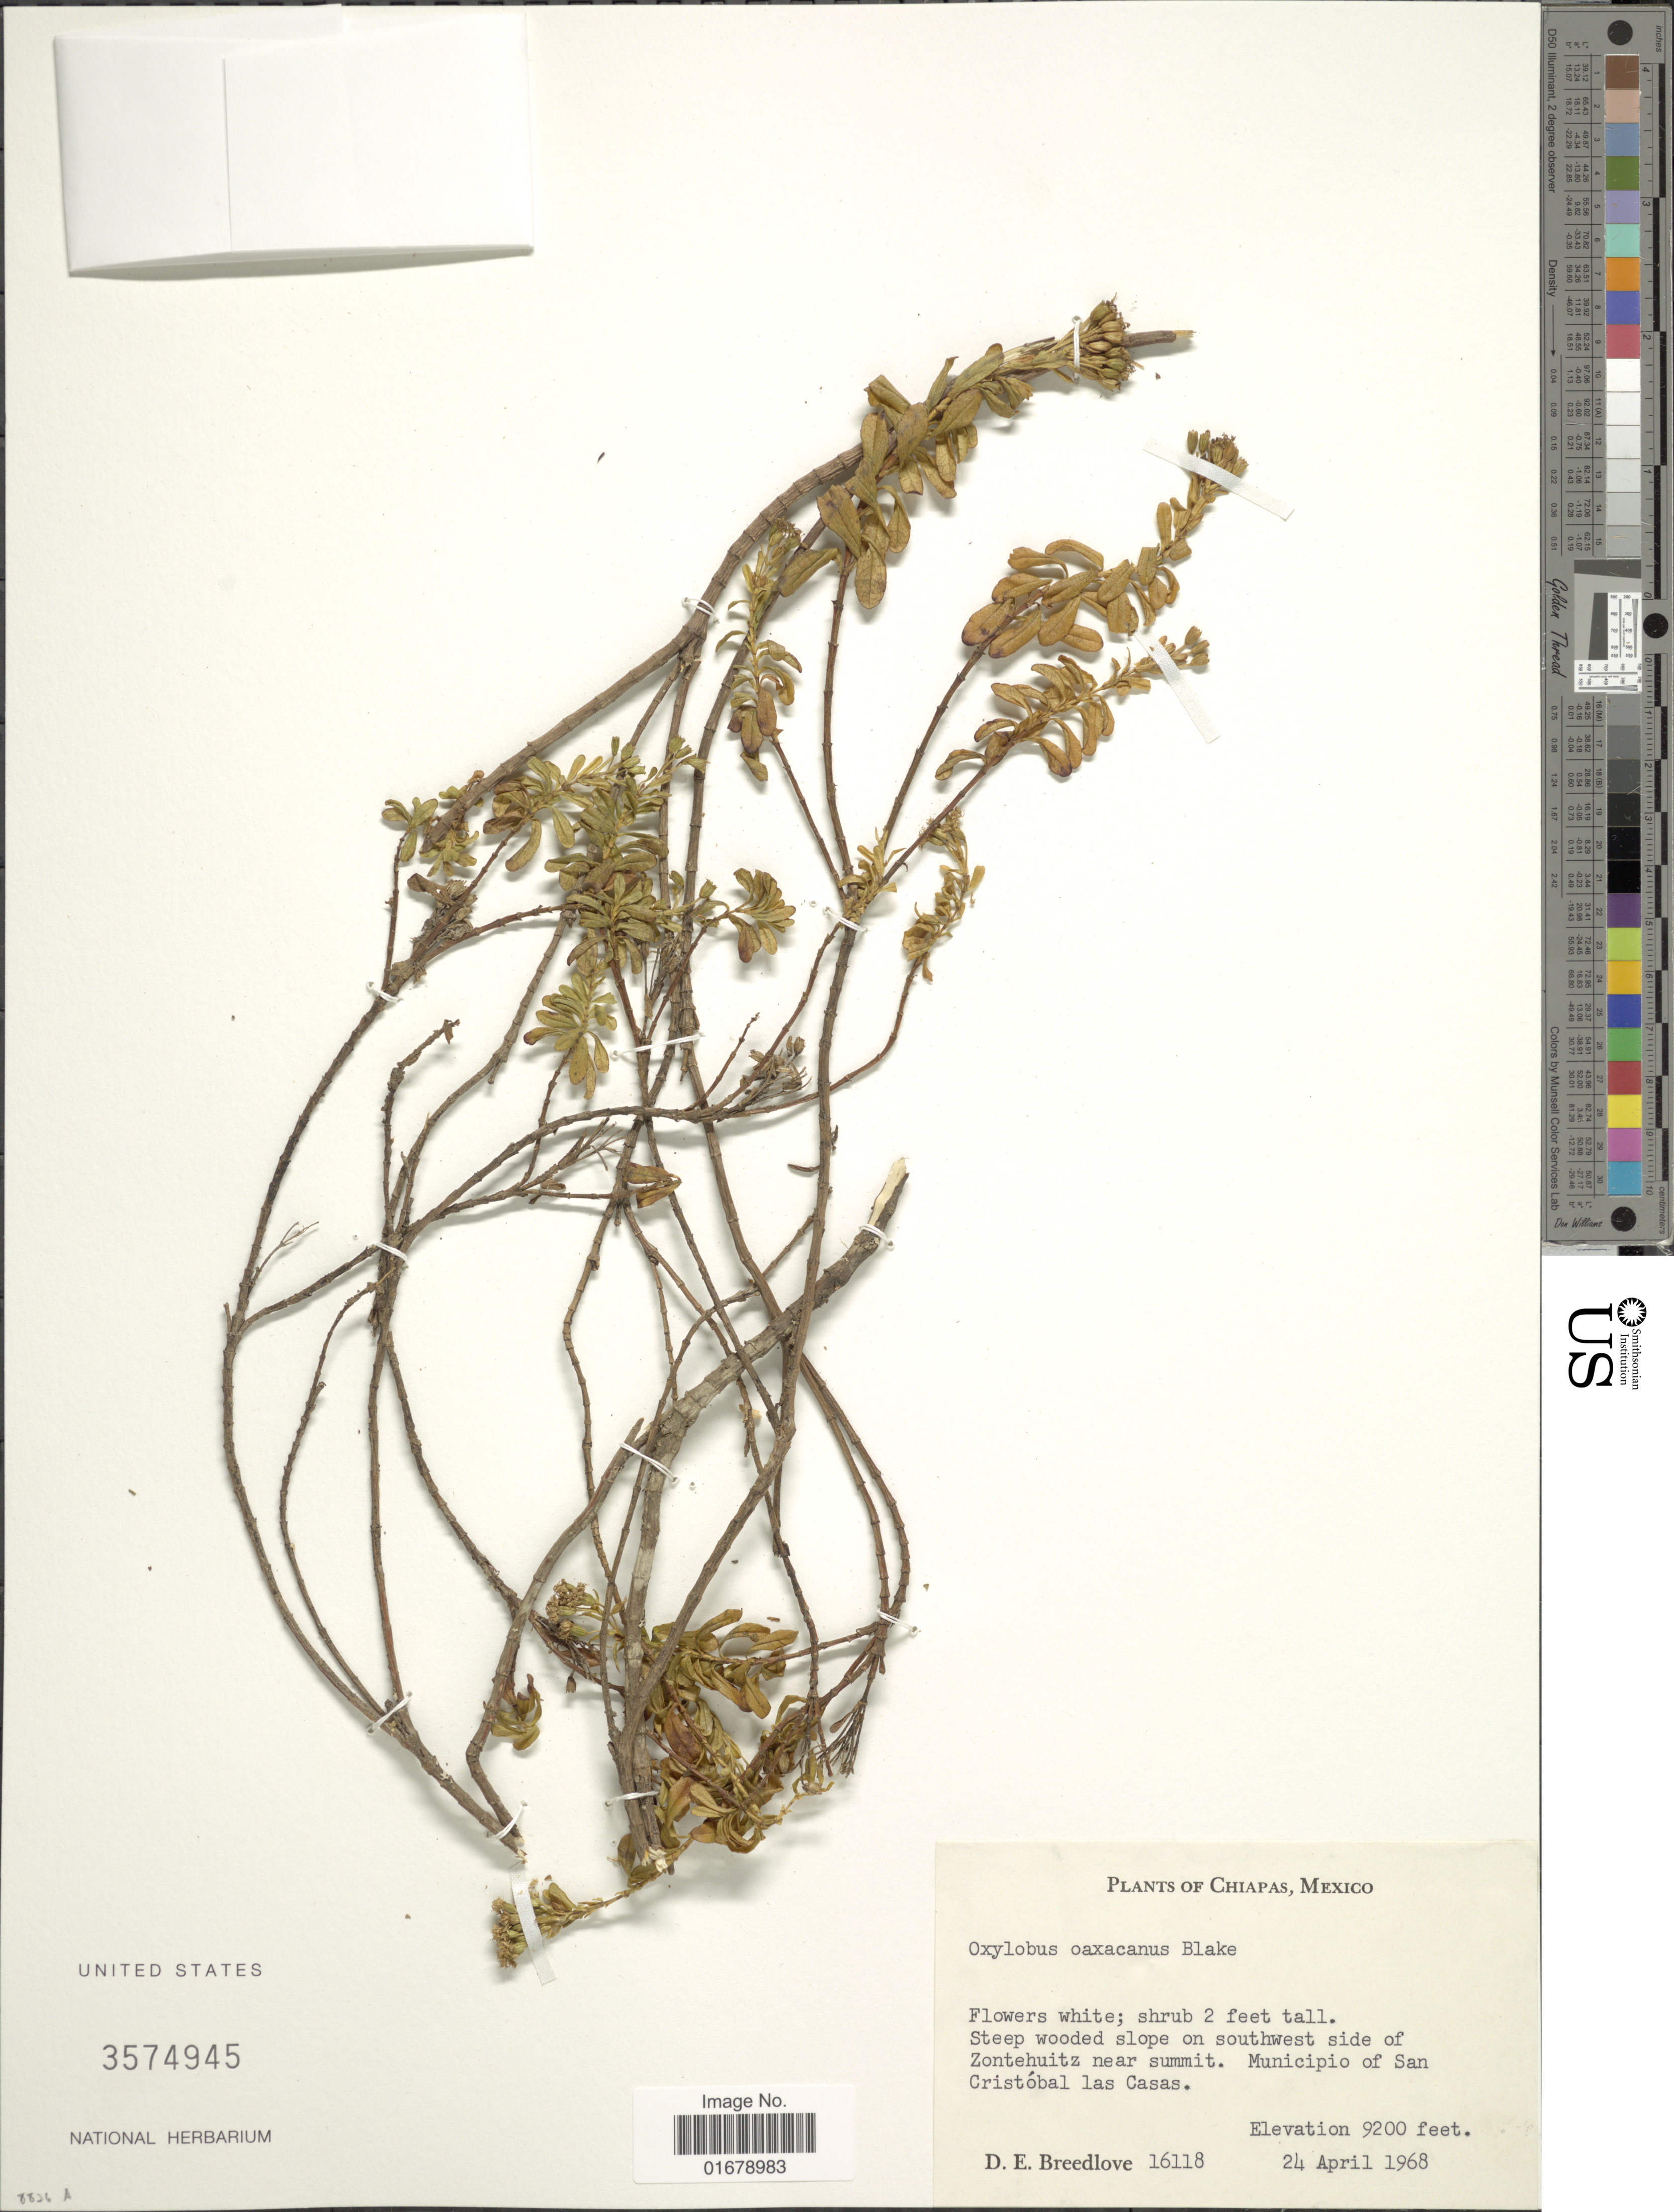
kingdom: Plantae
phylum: Tracheophyta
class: Magnoliopsida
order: Asterales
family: Asteraceae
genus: Oxylobus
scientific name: Oxylobus oaxacanus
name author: S.F. Blake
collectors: D. E. Breedlove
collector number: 16188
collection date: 1968-04-24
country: Mexico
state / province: Chiapas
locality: Chiapas, Mexico. Steep wooded slope on soutwest side of Zontehuitz near summit. Municipio of San Cristobal las Casas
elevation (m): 2804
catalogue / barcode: US 3574945